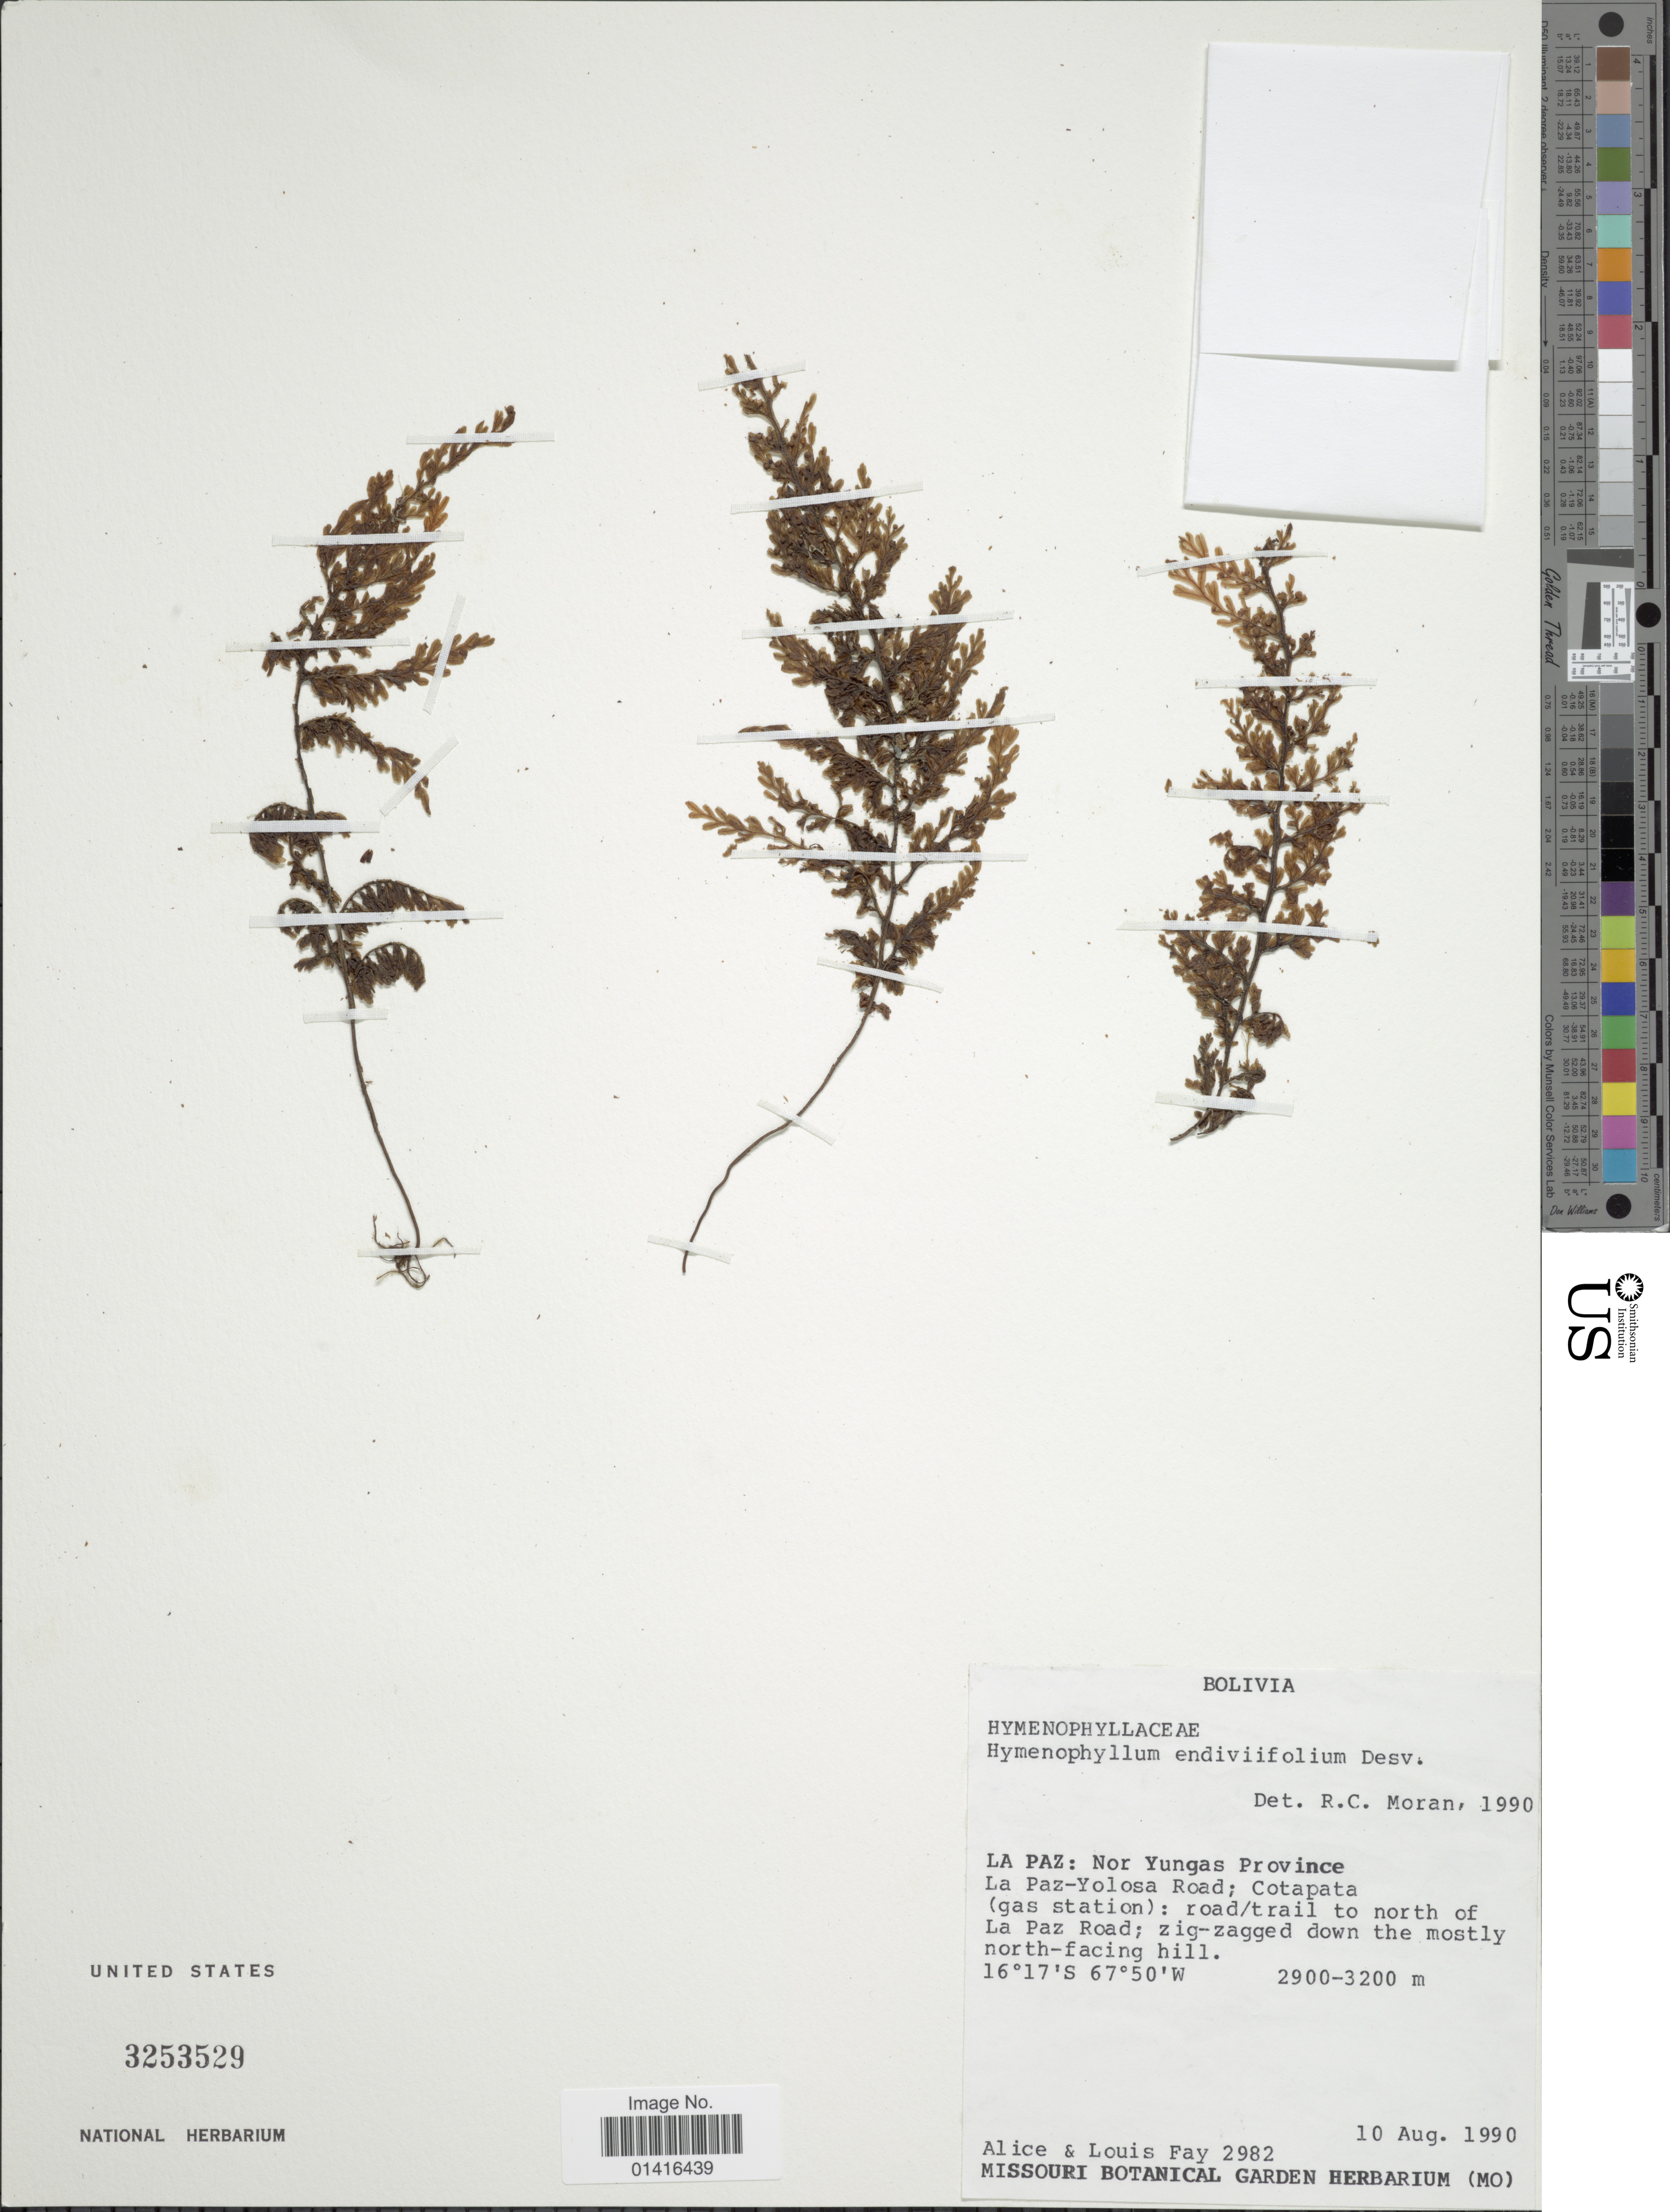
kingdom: Plantae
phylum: Tracheophyta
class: Polypodiopsida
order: Hymenophyllales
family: Hymenophyllaceae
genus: Hymenophyllum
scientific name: Hymenophyllum myriocarpum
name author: Hook.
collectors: A. Fay & L. Fay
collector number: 2982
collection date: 1990-08-10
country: Bolivia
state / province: La Paz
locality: Nor Yungas Province. la Paz-Yolosa Road; Cotapata (gas station): road/trail to north of La Paz Road; zig-zagged down the mostly north-facing hill.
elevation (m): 2900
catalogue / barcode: US 3253529